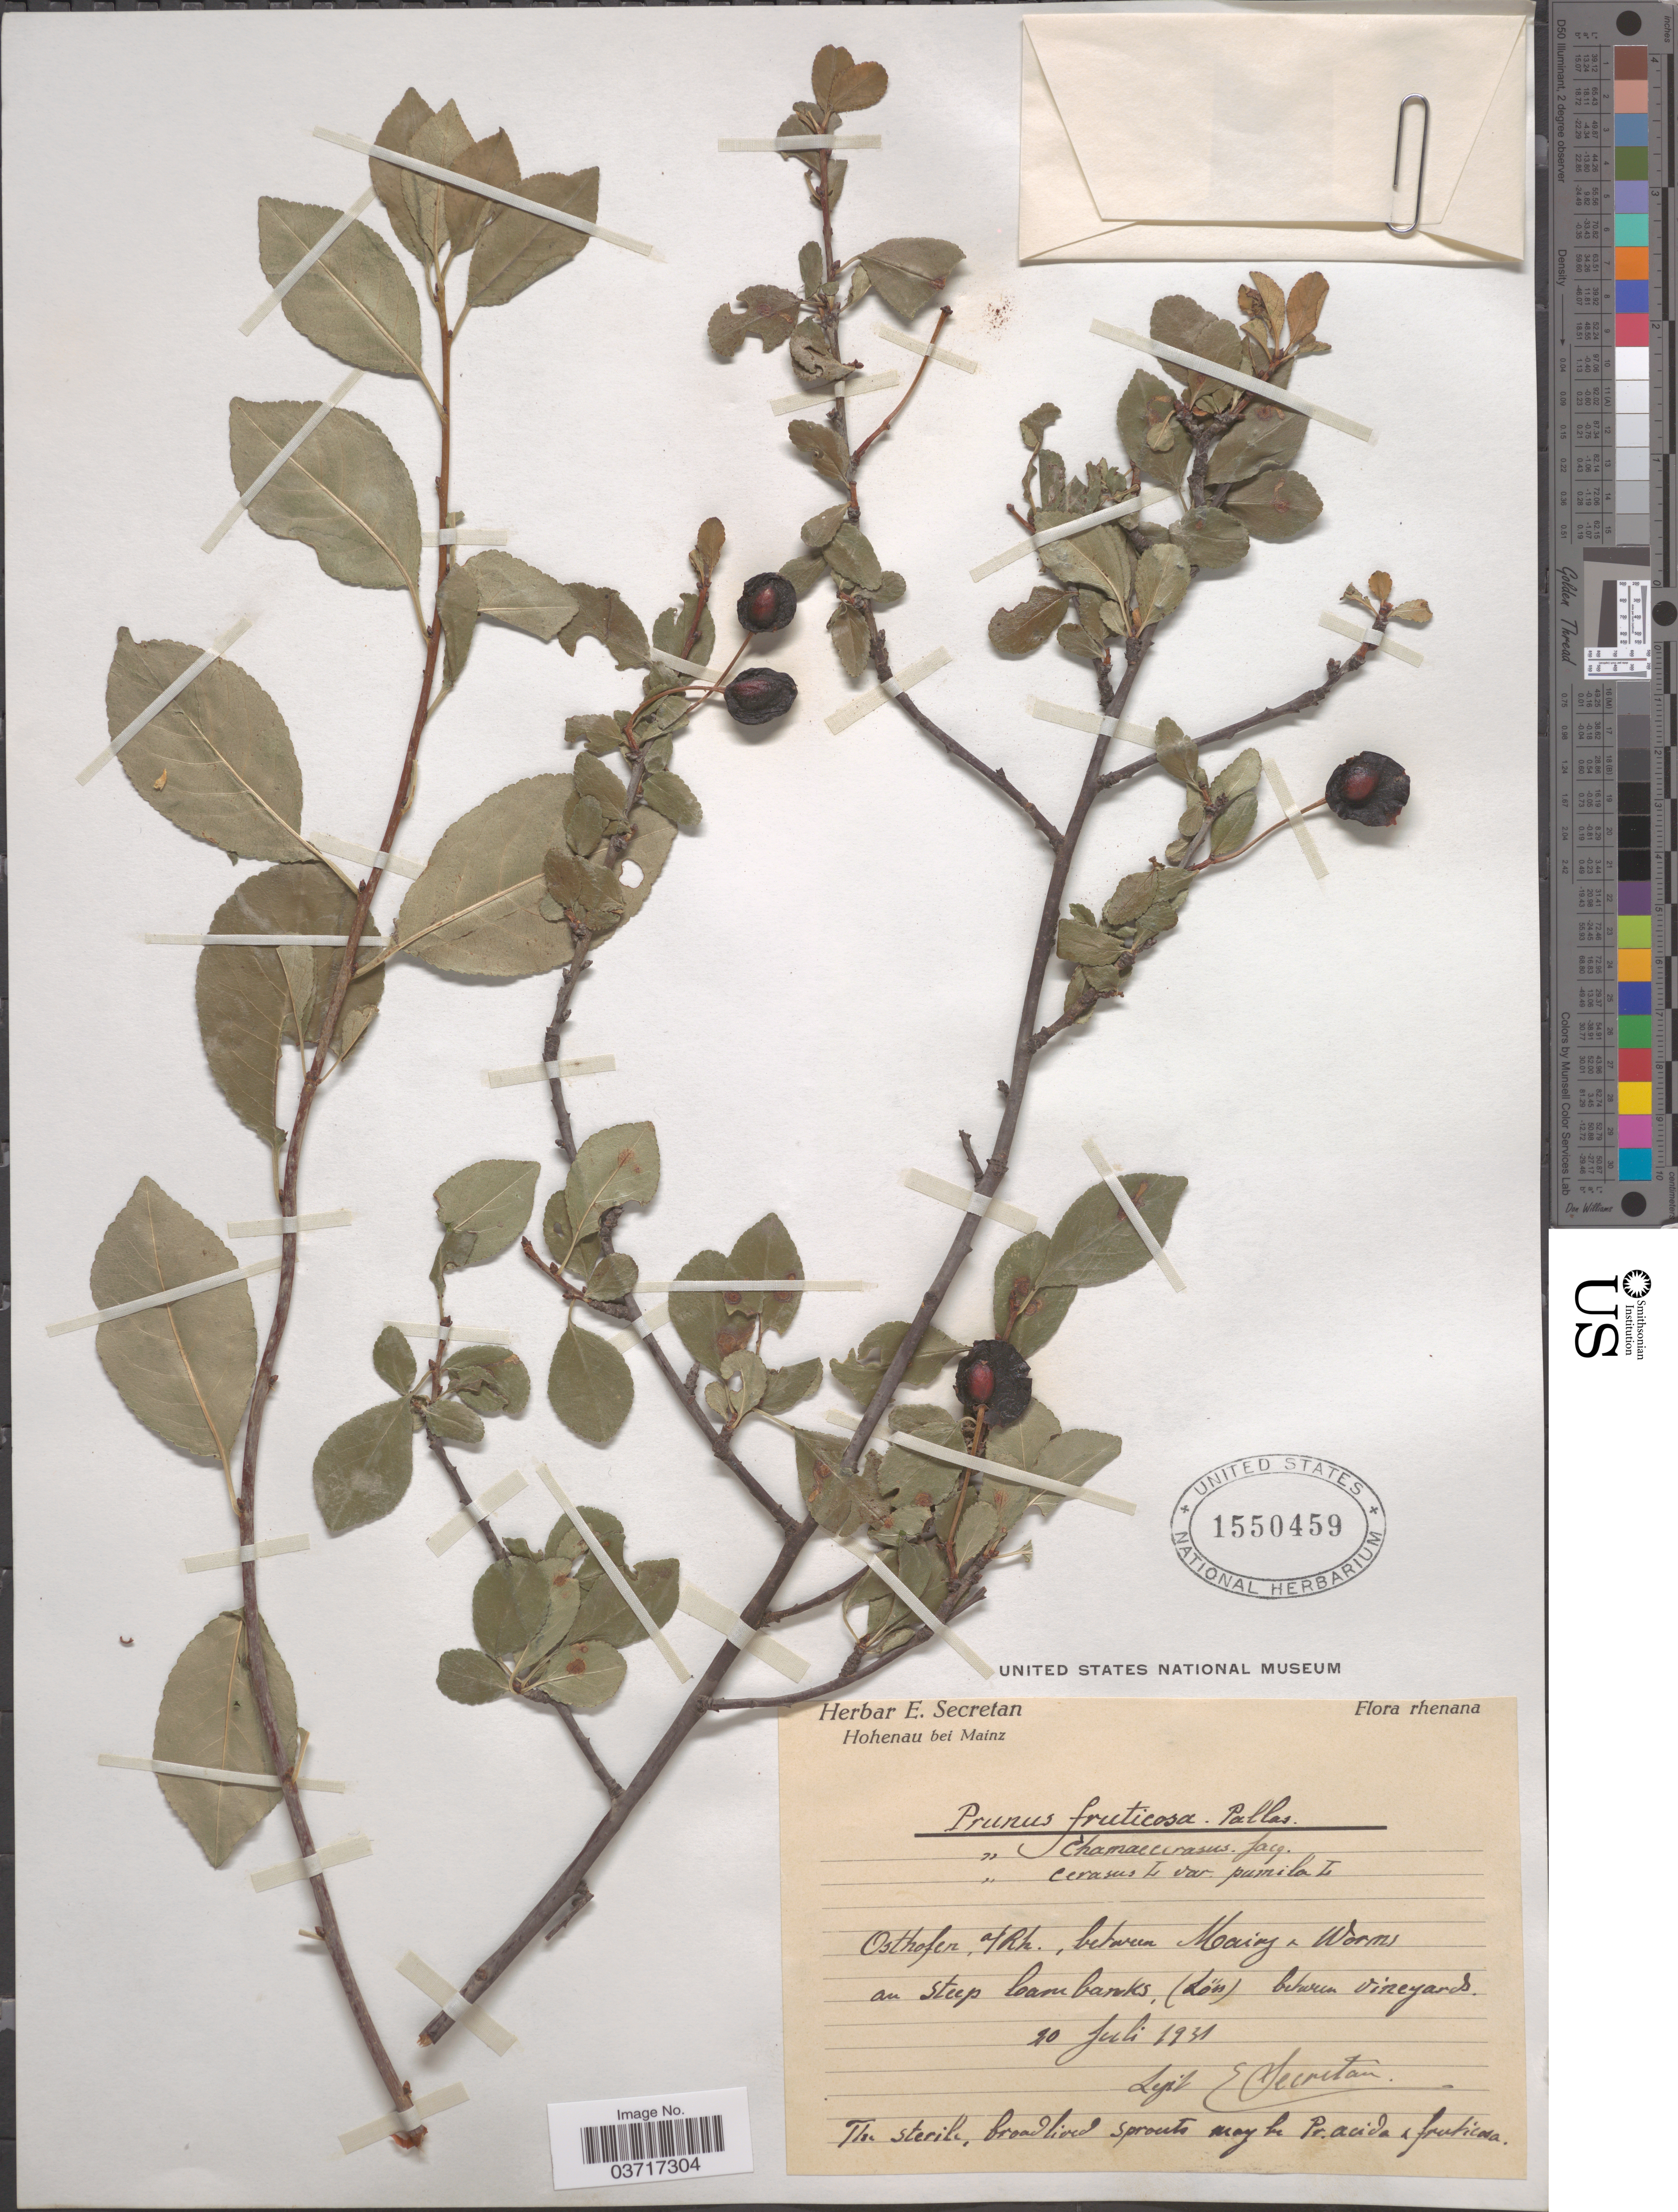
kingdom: Plantae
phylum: Tracheophyta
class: Magnoliopsida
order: Rosales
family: Rosaceae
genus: Prunus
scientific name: Prunus fruticans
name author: Weihe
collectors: E. Secretan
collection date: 1931-07-20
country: Germany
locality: Rhenana. Osthofer, afRh., between Mainz & Worms on steep loambanks.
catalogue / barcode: US 1550459